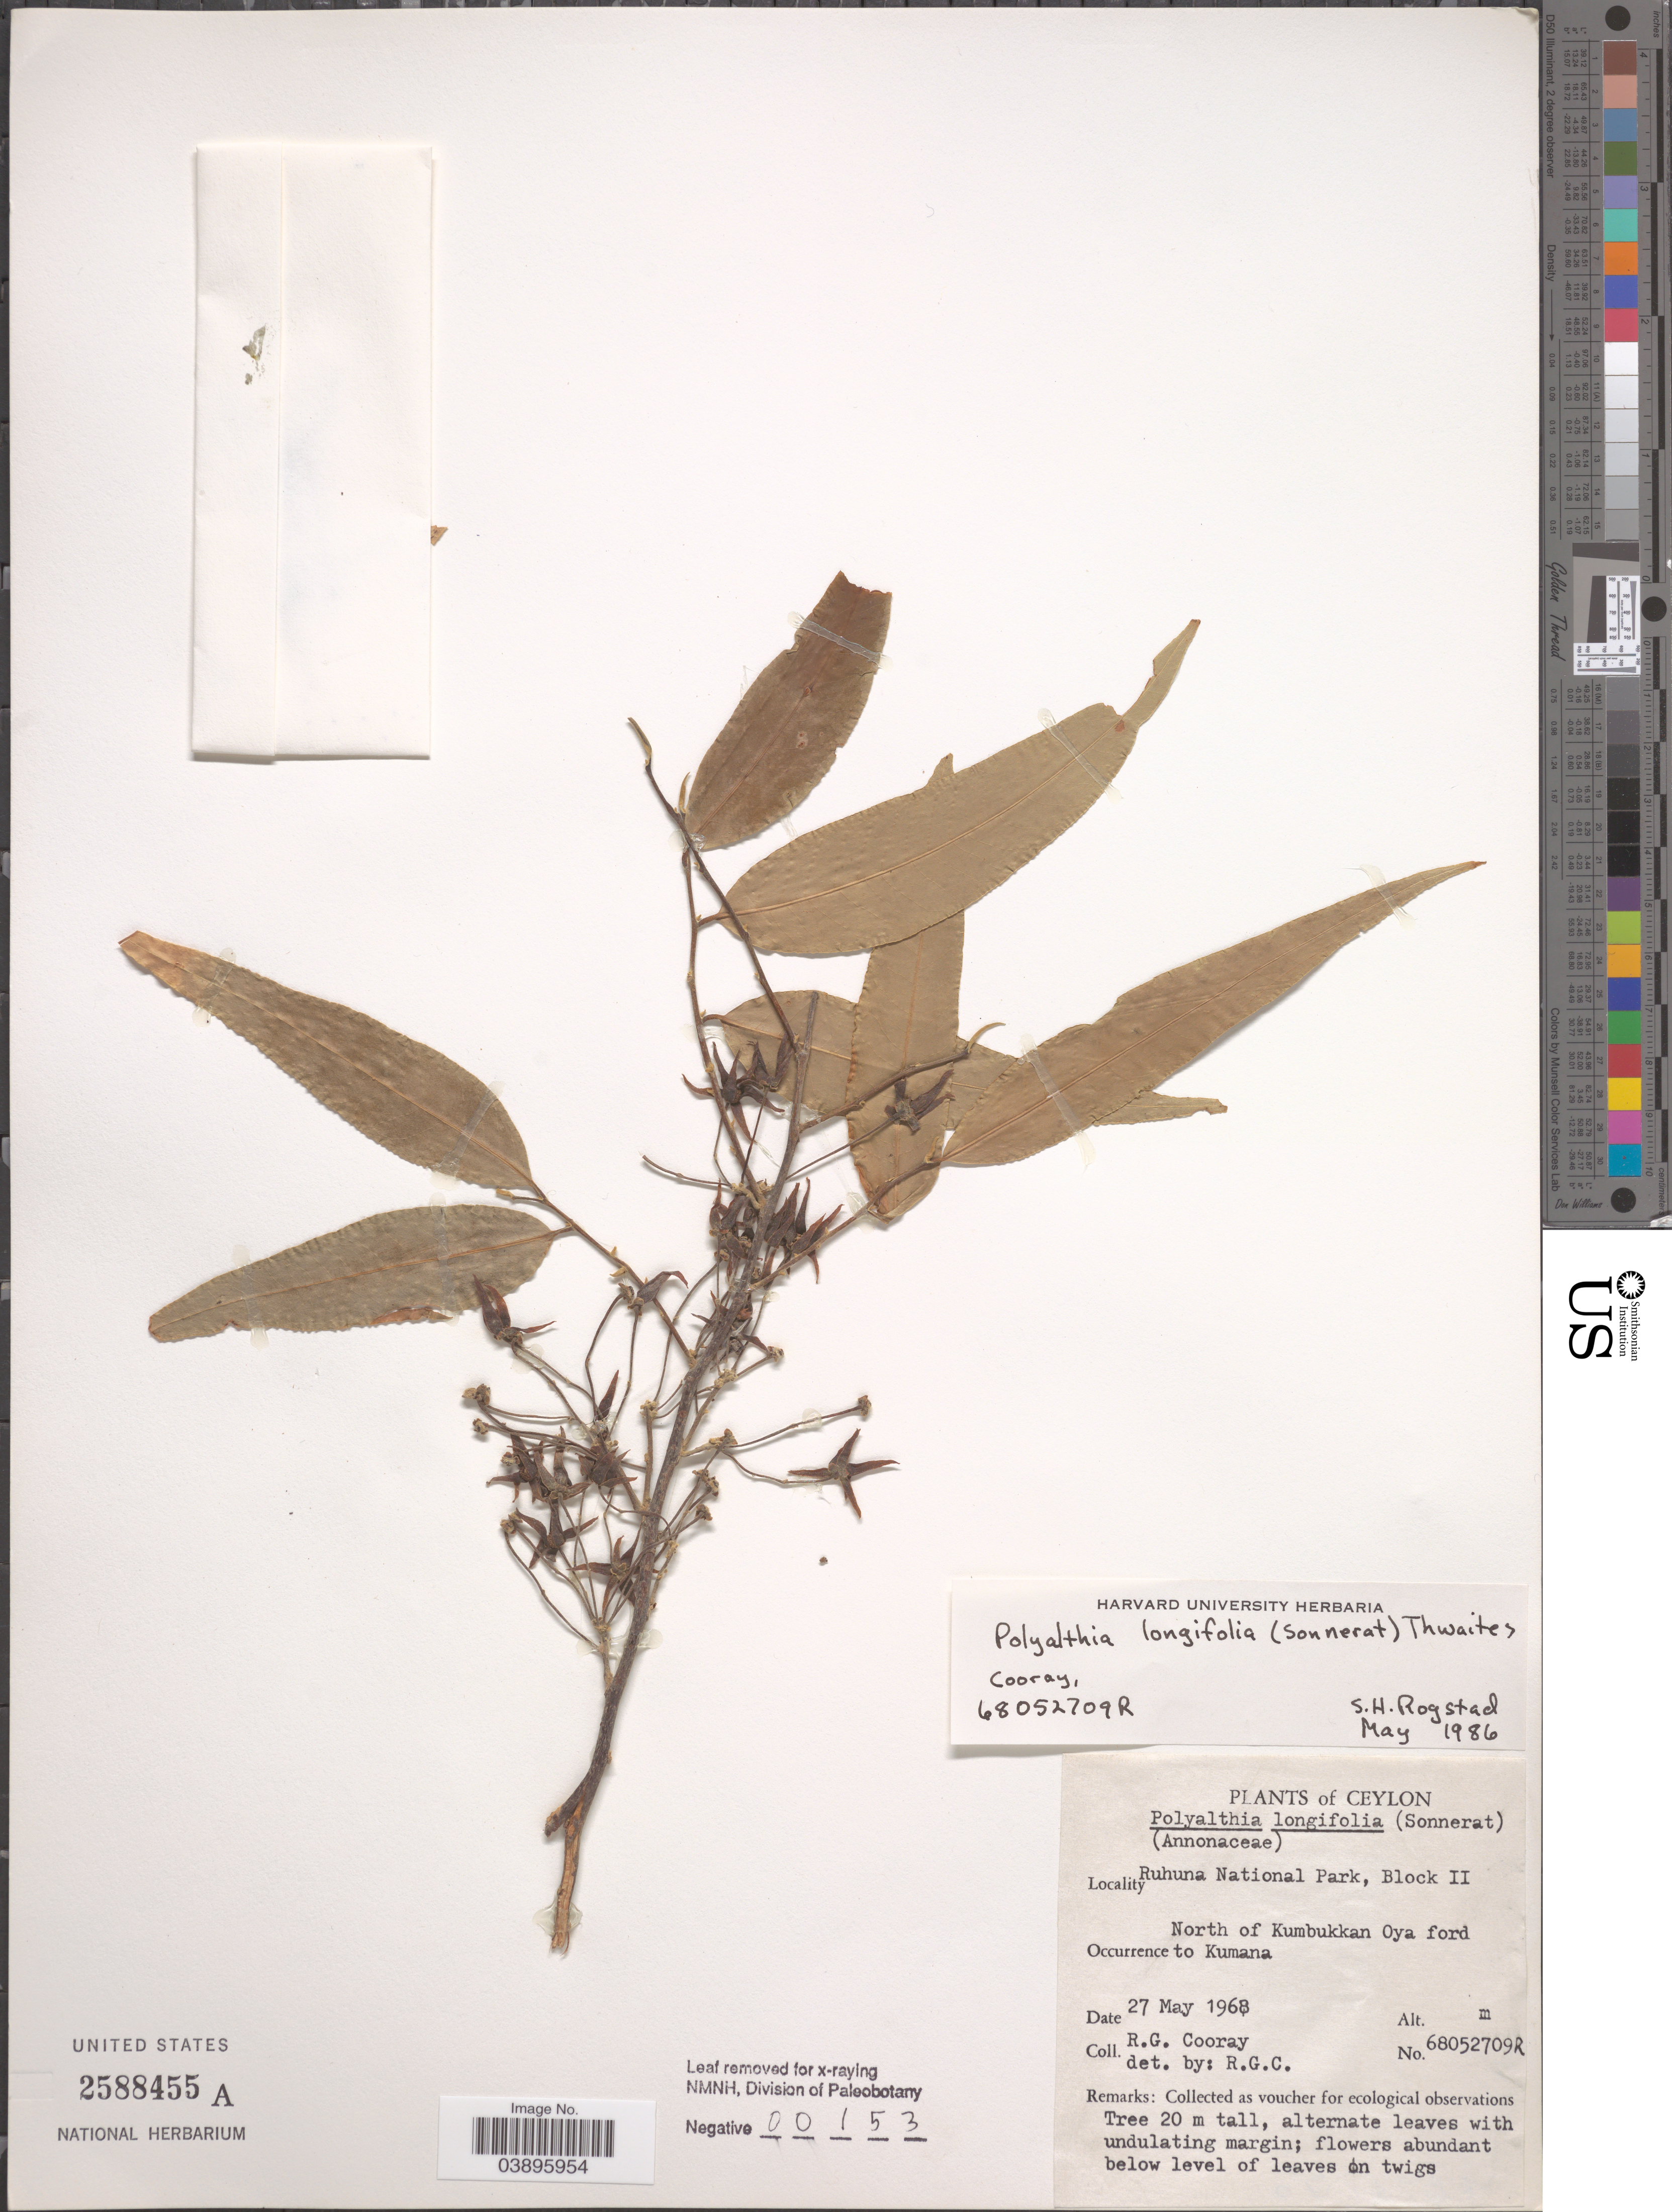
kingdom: Plantae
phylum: Tracheophyta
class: Magnoliopsida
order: Magnoliales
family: Annonaceae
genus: Polyalthia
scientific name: Polyalthia longifolia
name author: (Sonn.) Thwaites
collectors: R. Cooray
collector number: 68052709R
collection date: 1968-05-27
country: Sri Lanka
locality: Ceylon. Ruhuna National Park, Block 2. North of Kumbukkan Oya ford to Kumana.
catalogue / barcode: US 2588455A